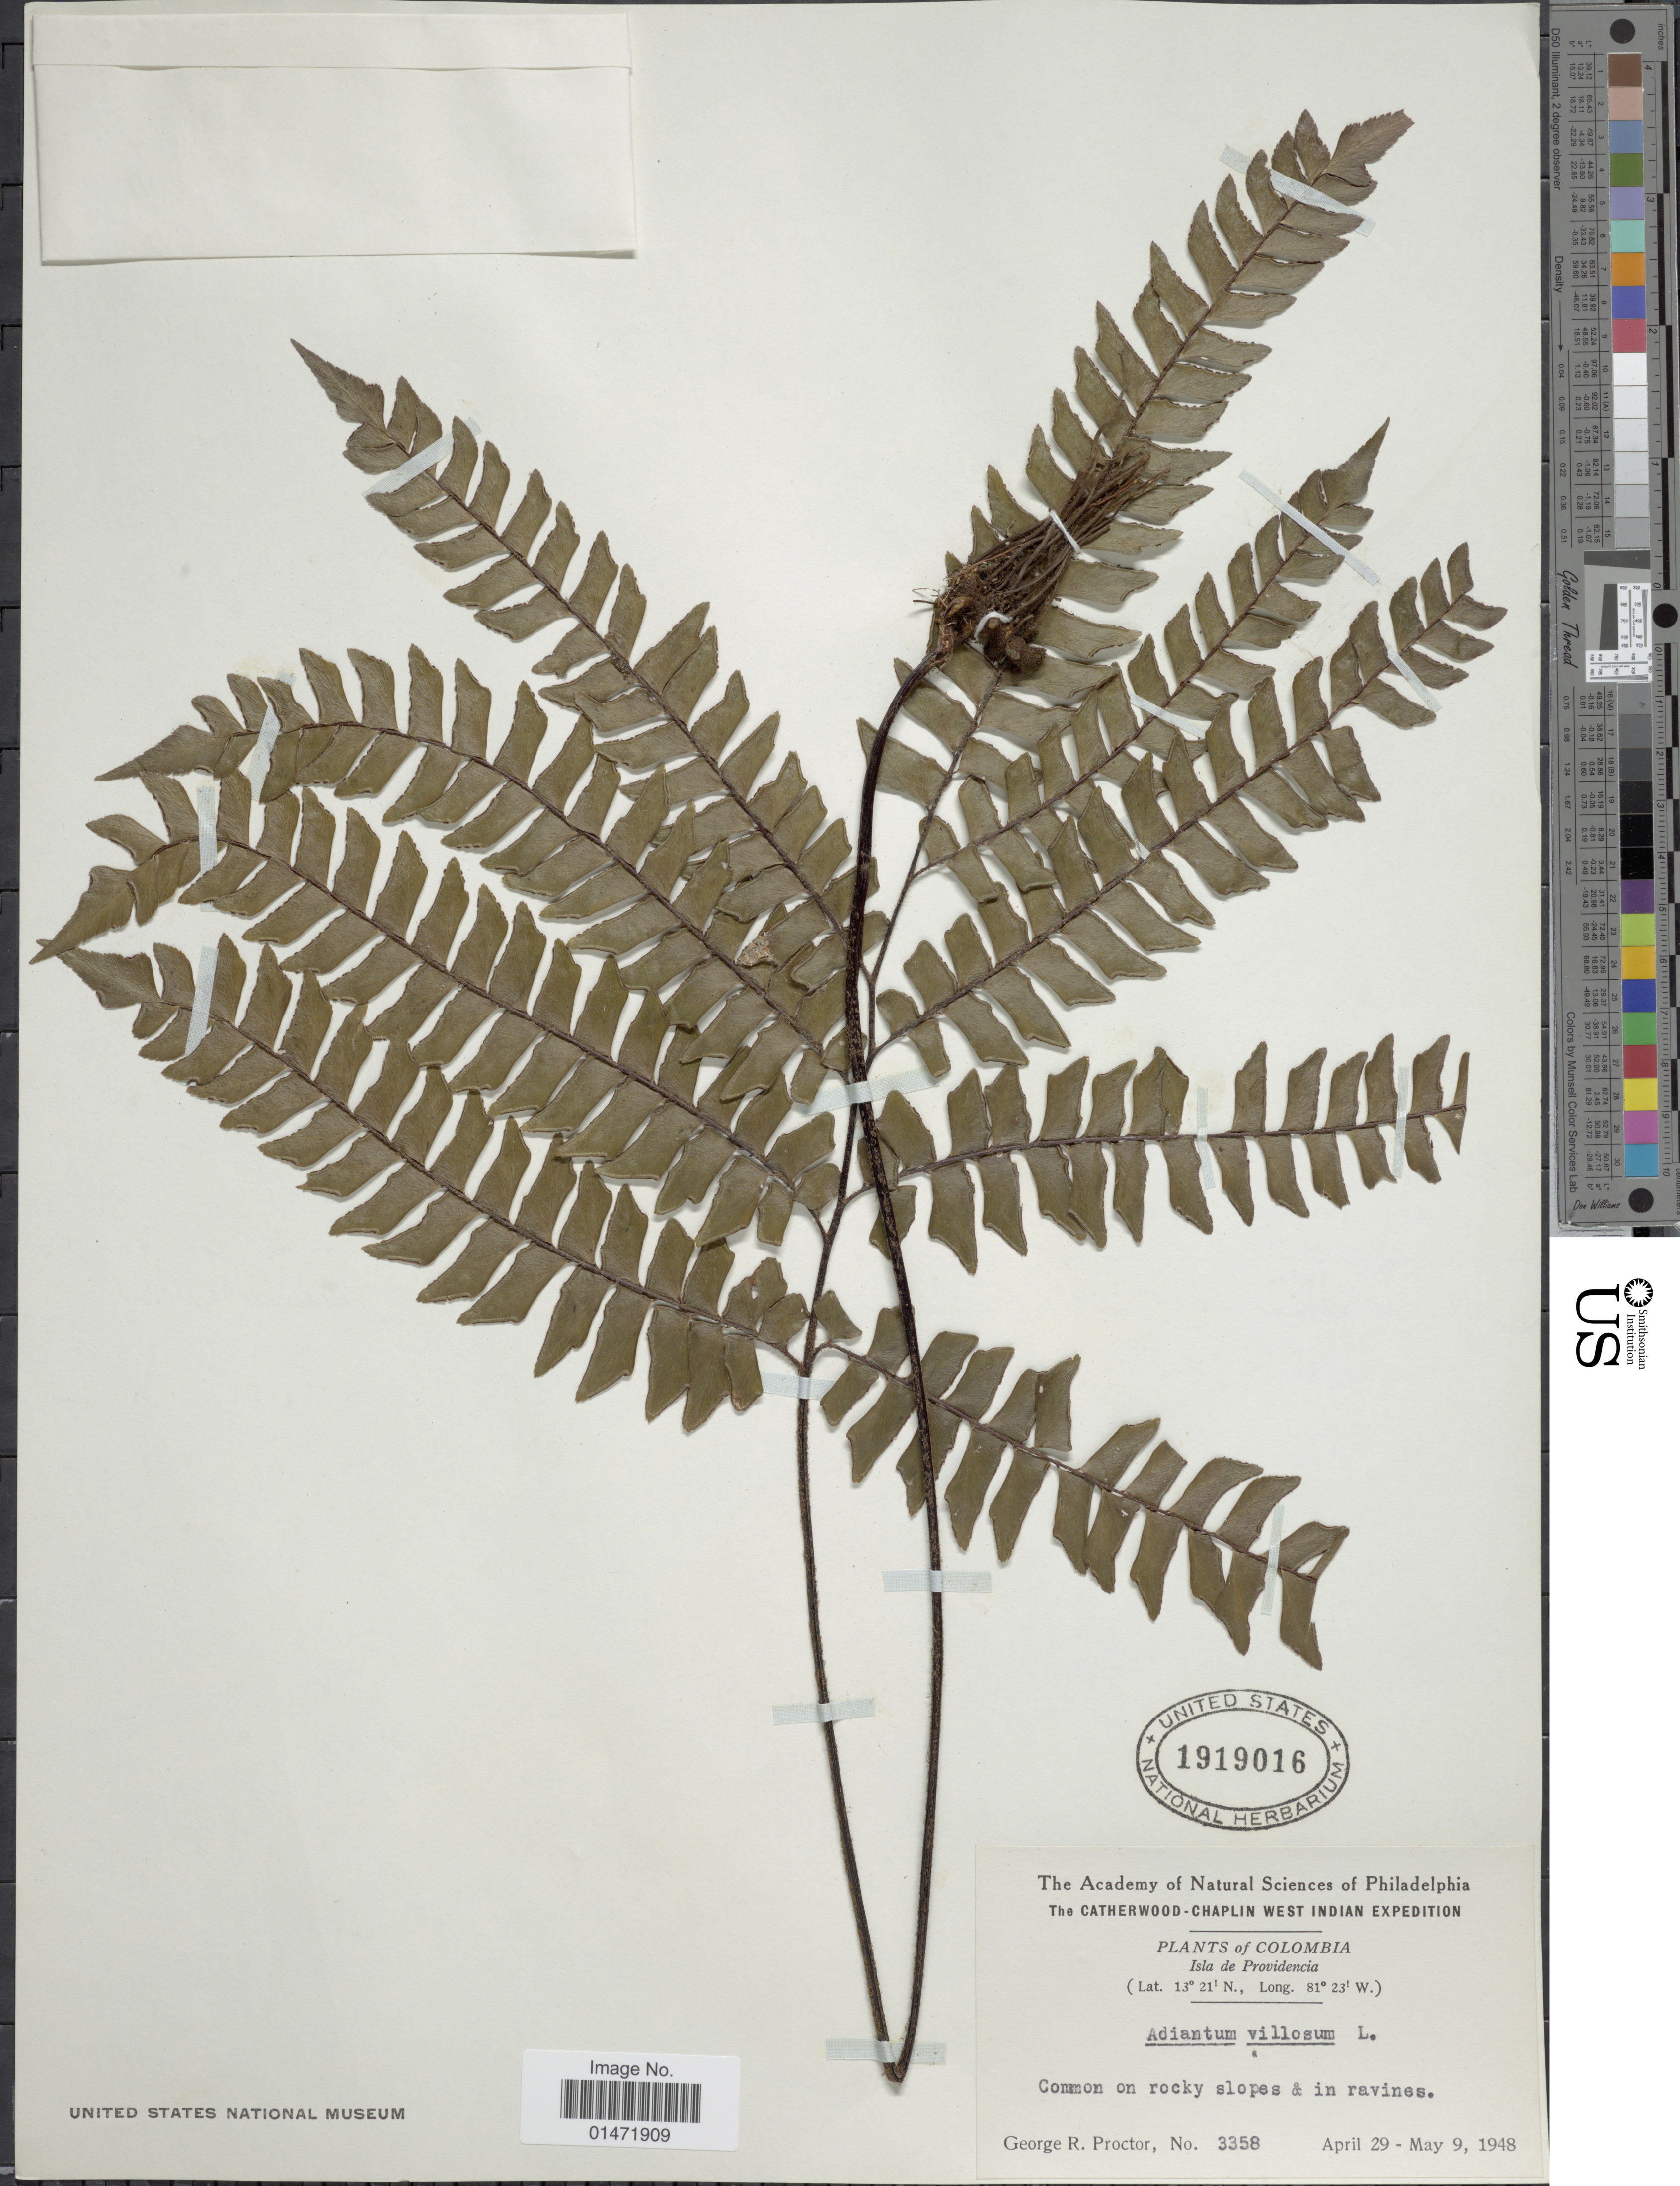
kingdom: Plantae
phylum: Tracheophyta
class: Polypodiopsida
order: Polypodiales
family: Pteridaceae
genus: Adiantum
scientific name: Adiantum villosum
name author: L.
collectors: G. R. Proctor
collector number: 3358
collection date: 1948-04-29/1948-05-09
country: Colombia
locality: Isla de Providencia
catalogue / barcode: US 1919016